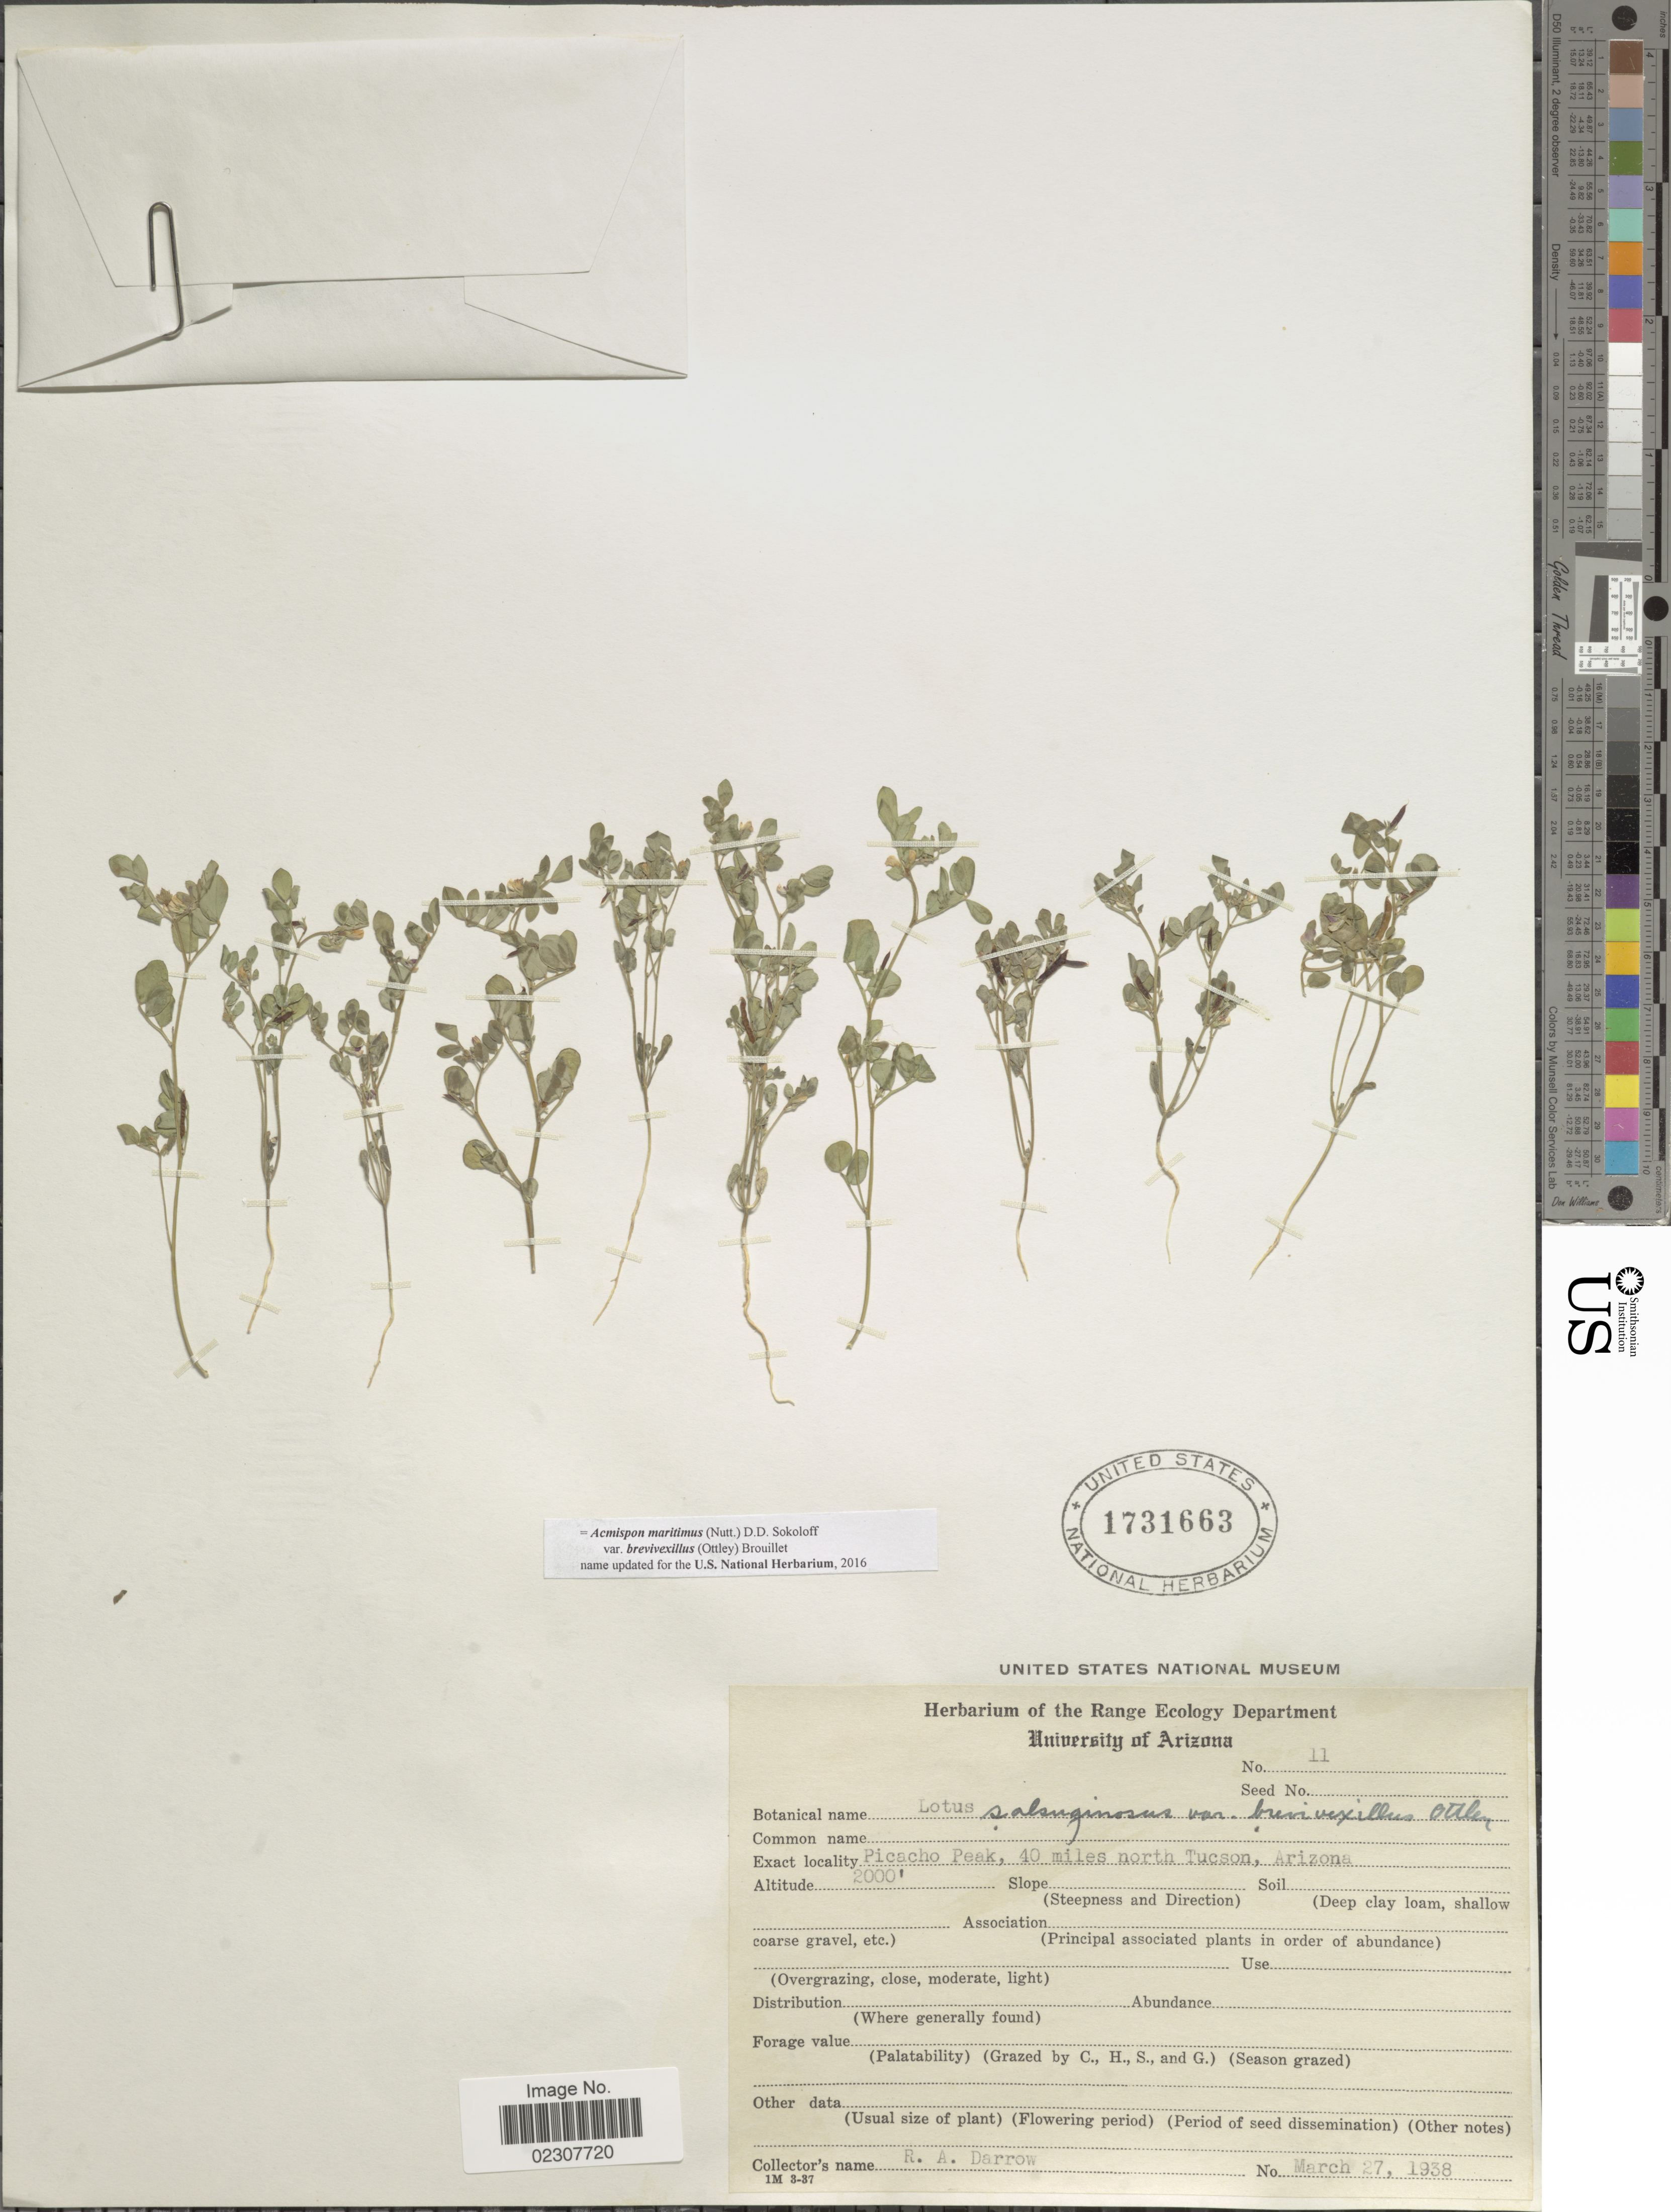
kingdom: Plantae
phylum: Tracheophyta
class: Magnoliopsida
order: Fabales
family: Fabaceae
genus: Acmispon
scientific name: Acmispon maritimus var. brevivexillus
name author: (Ottley) Brouillet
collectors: R. A. Darrow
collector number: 11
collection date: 1938-03-27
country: United States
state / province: Arizona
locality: Picacho Peak, 40 miles north Tucson.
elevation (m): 610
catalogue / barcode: US 1731663